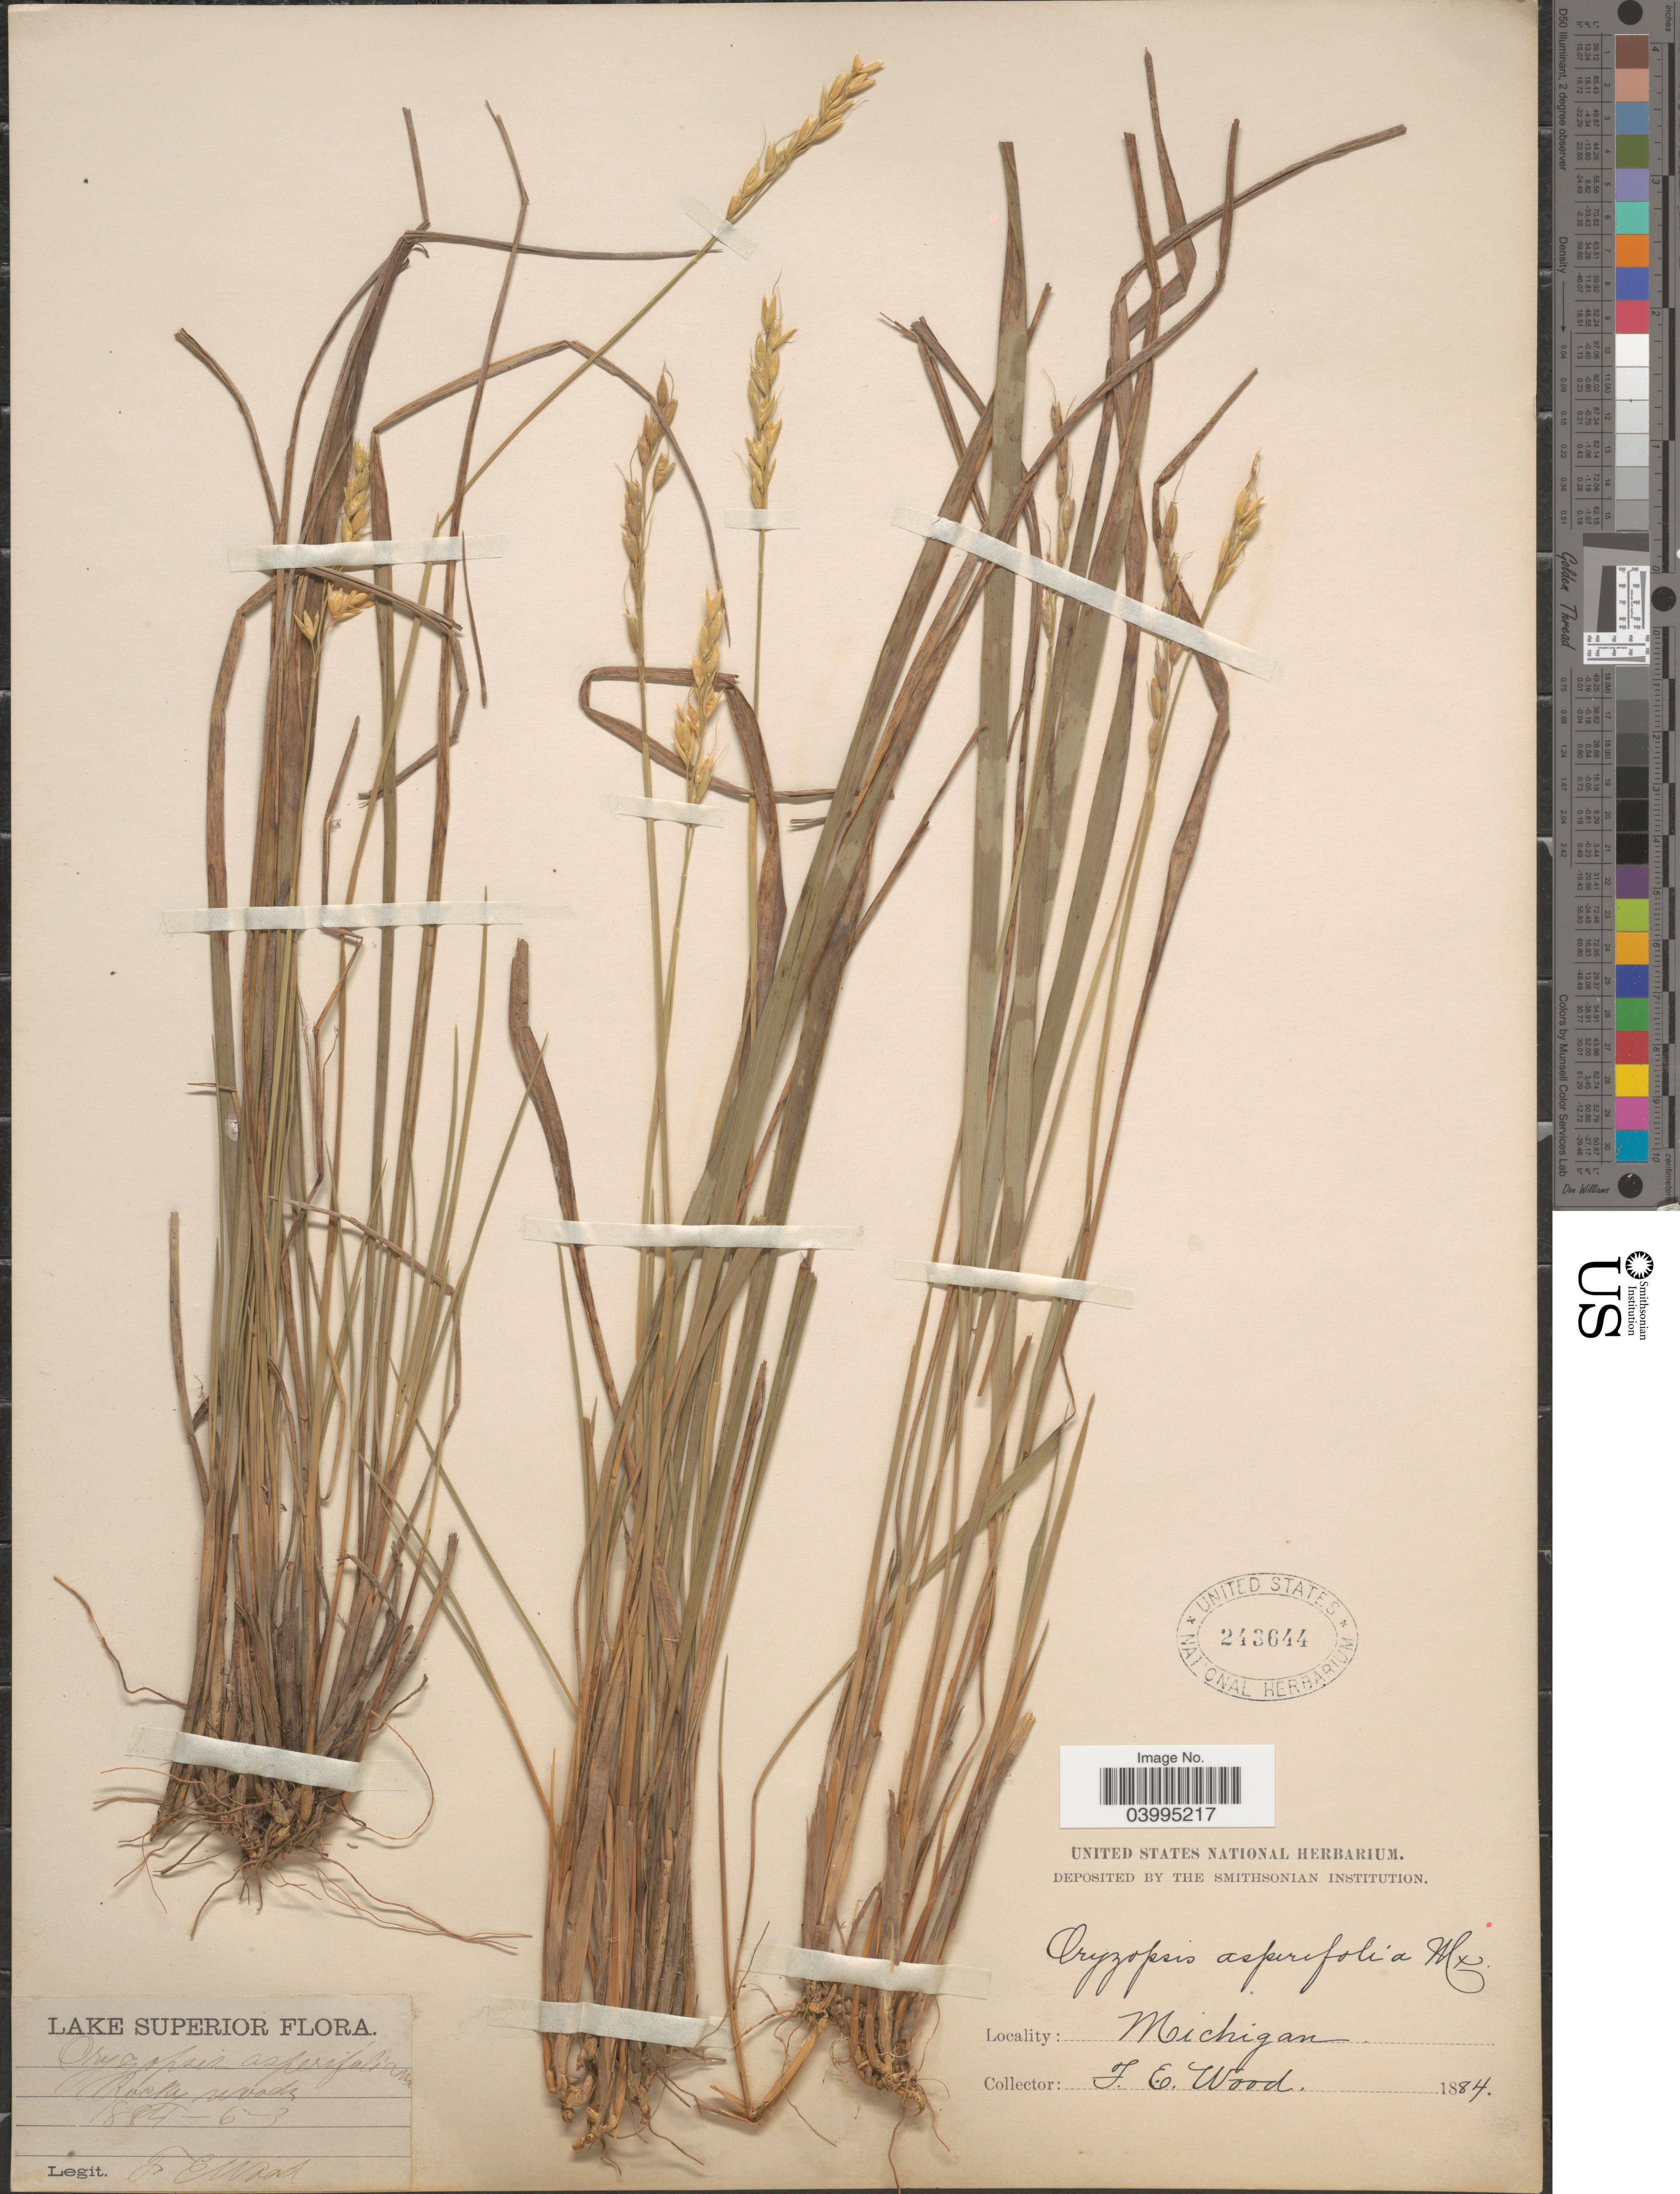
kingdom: Plantae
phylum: Tracheophyta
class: Liliopsida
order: Poales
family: Poaceae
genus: Oryzopsis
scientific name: Oryzopsis asperifolia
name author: Michx.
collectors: F. Wood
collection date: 1884-06-03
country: United States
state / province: Michigan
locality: Lake Superior. Rocky woods.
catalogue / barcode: US 243644